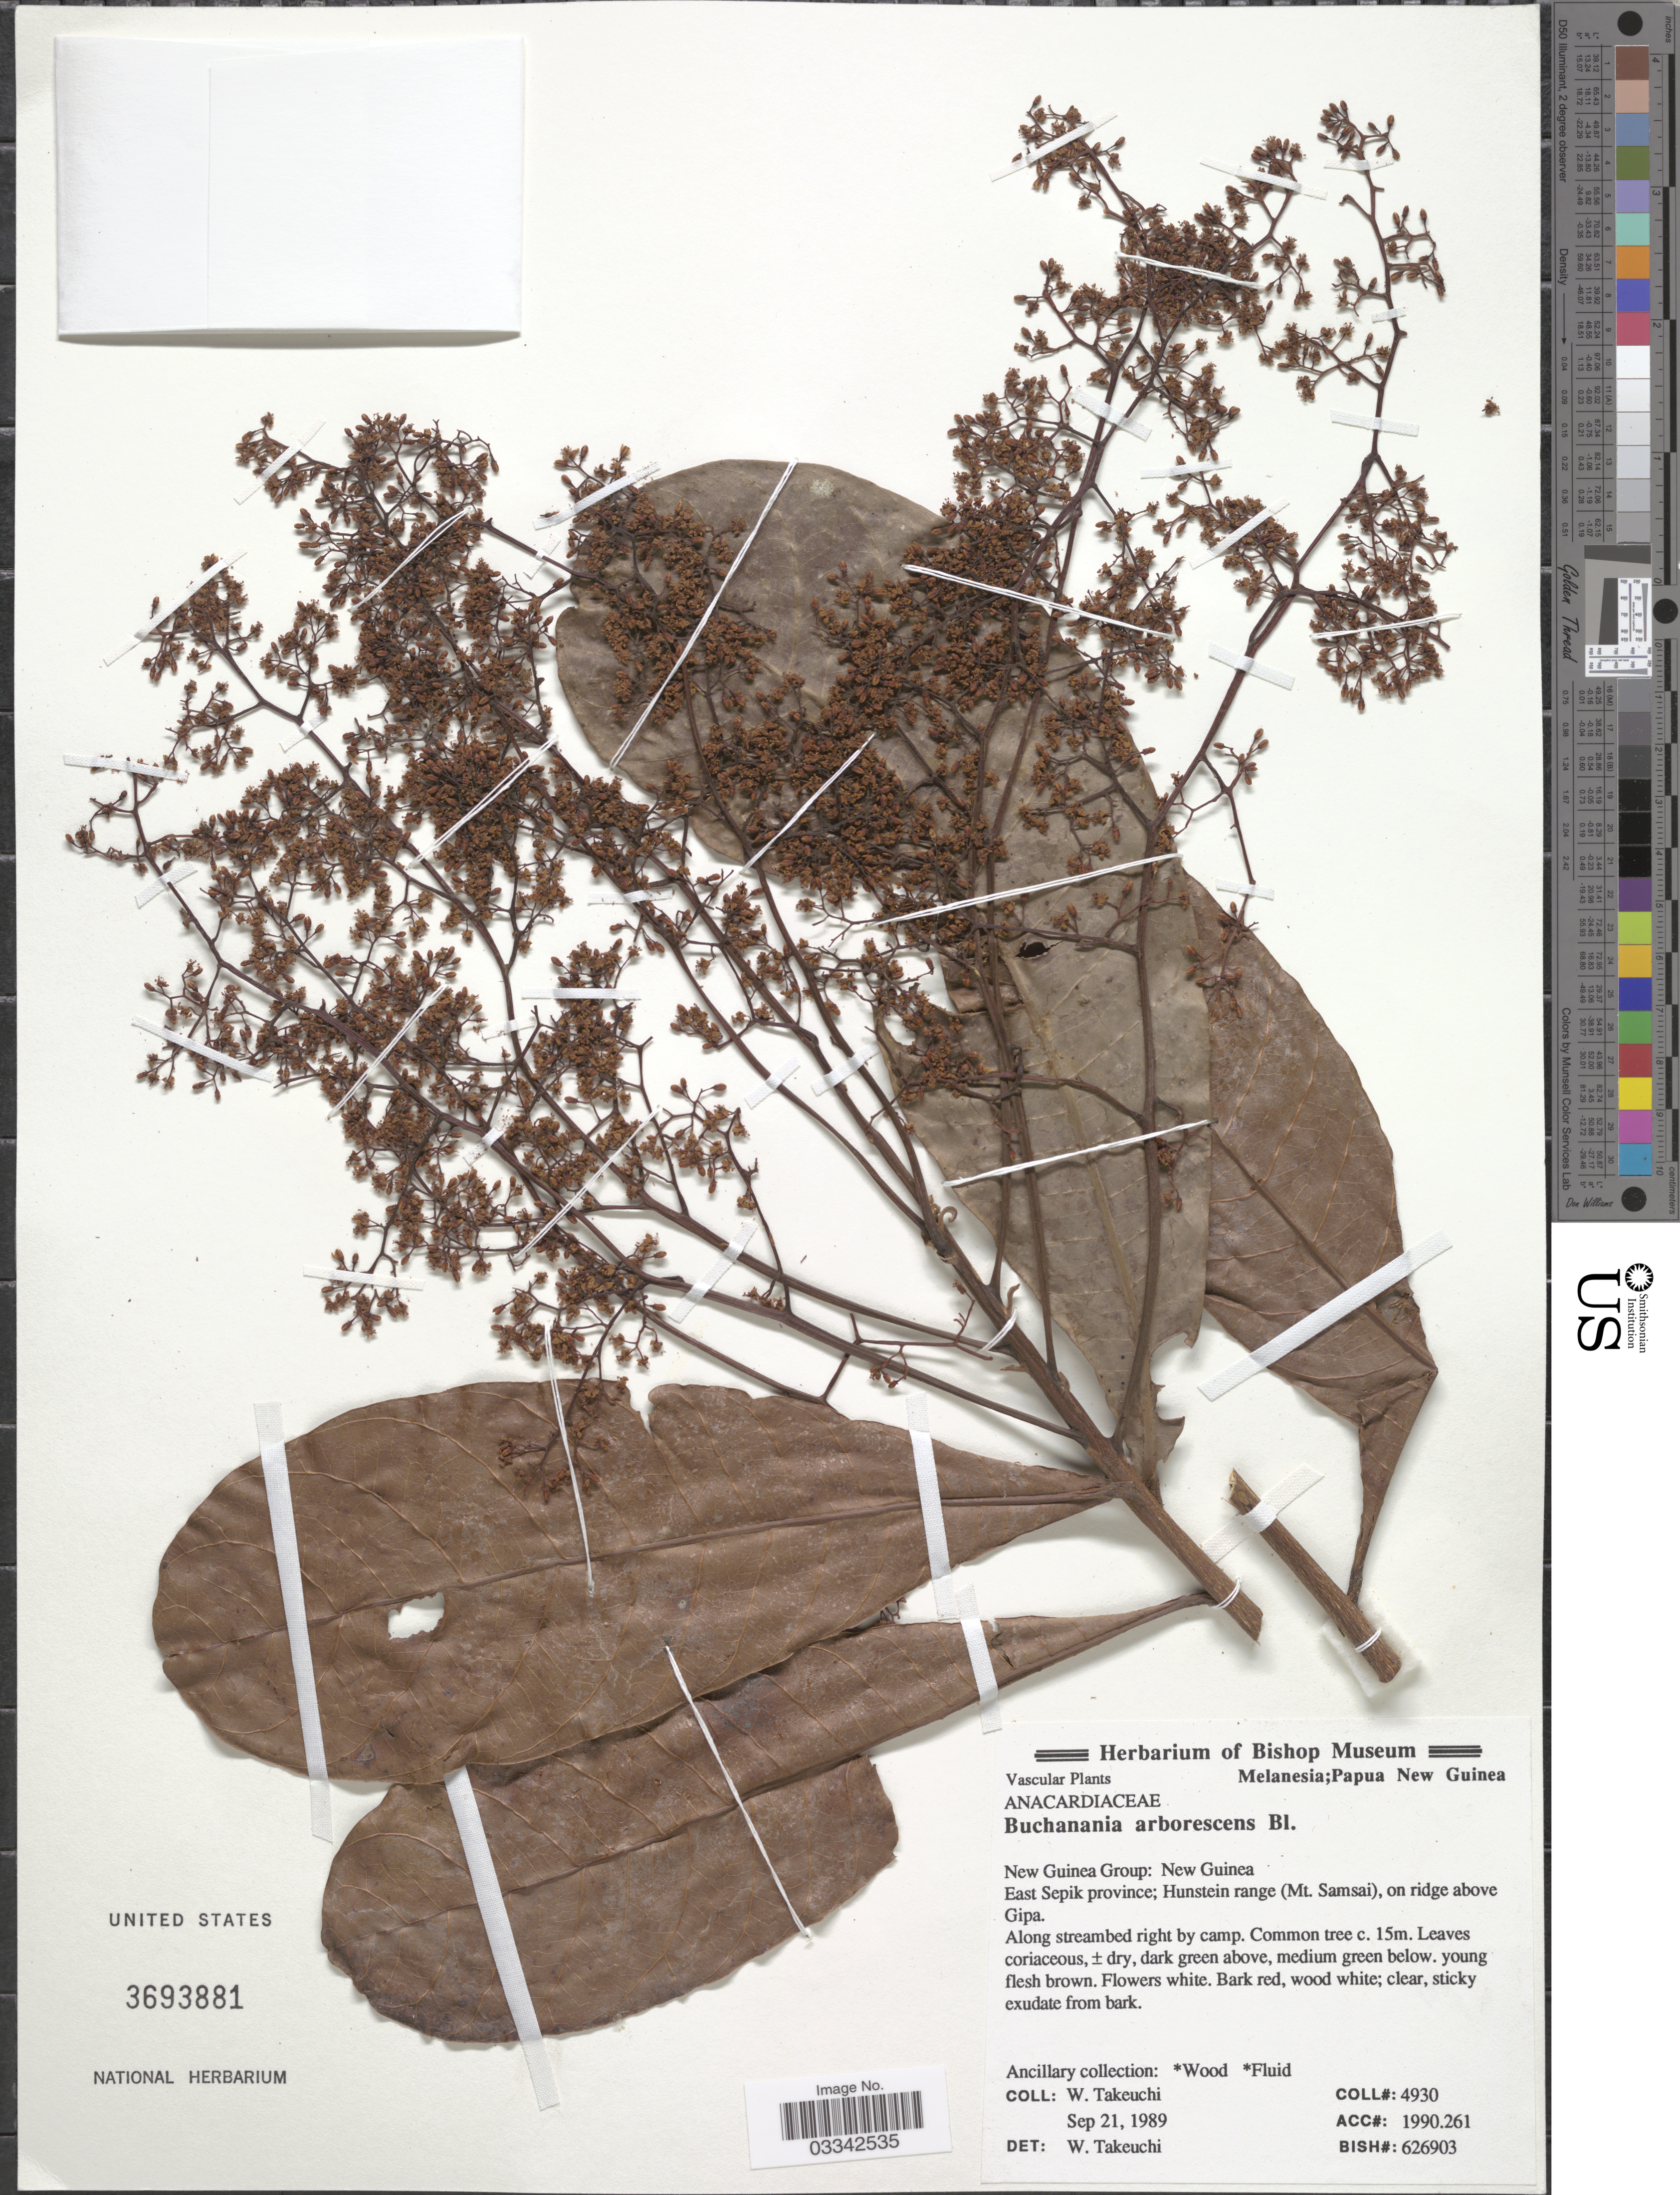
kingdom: Plantae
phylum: Tracheophyta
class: Magnoliopsida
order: Sapindales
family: Anacardiaceae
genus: Buchanania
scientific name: Buchanania arborescens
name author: (Blume) Blume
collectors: W. Takeuchi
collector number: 4930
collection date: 1989-09-21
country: Papua New Guinea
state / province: East Sepik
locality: New Guinea Group: New Guinea. Hunstein range (Mt. Samsai), on ridge above Gipa. Along streambed right by camp.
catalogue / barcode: US 3693881